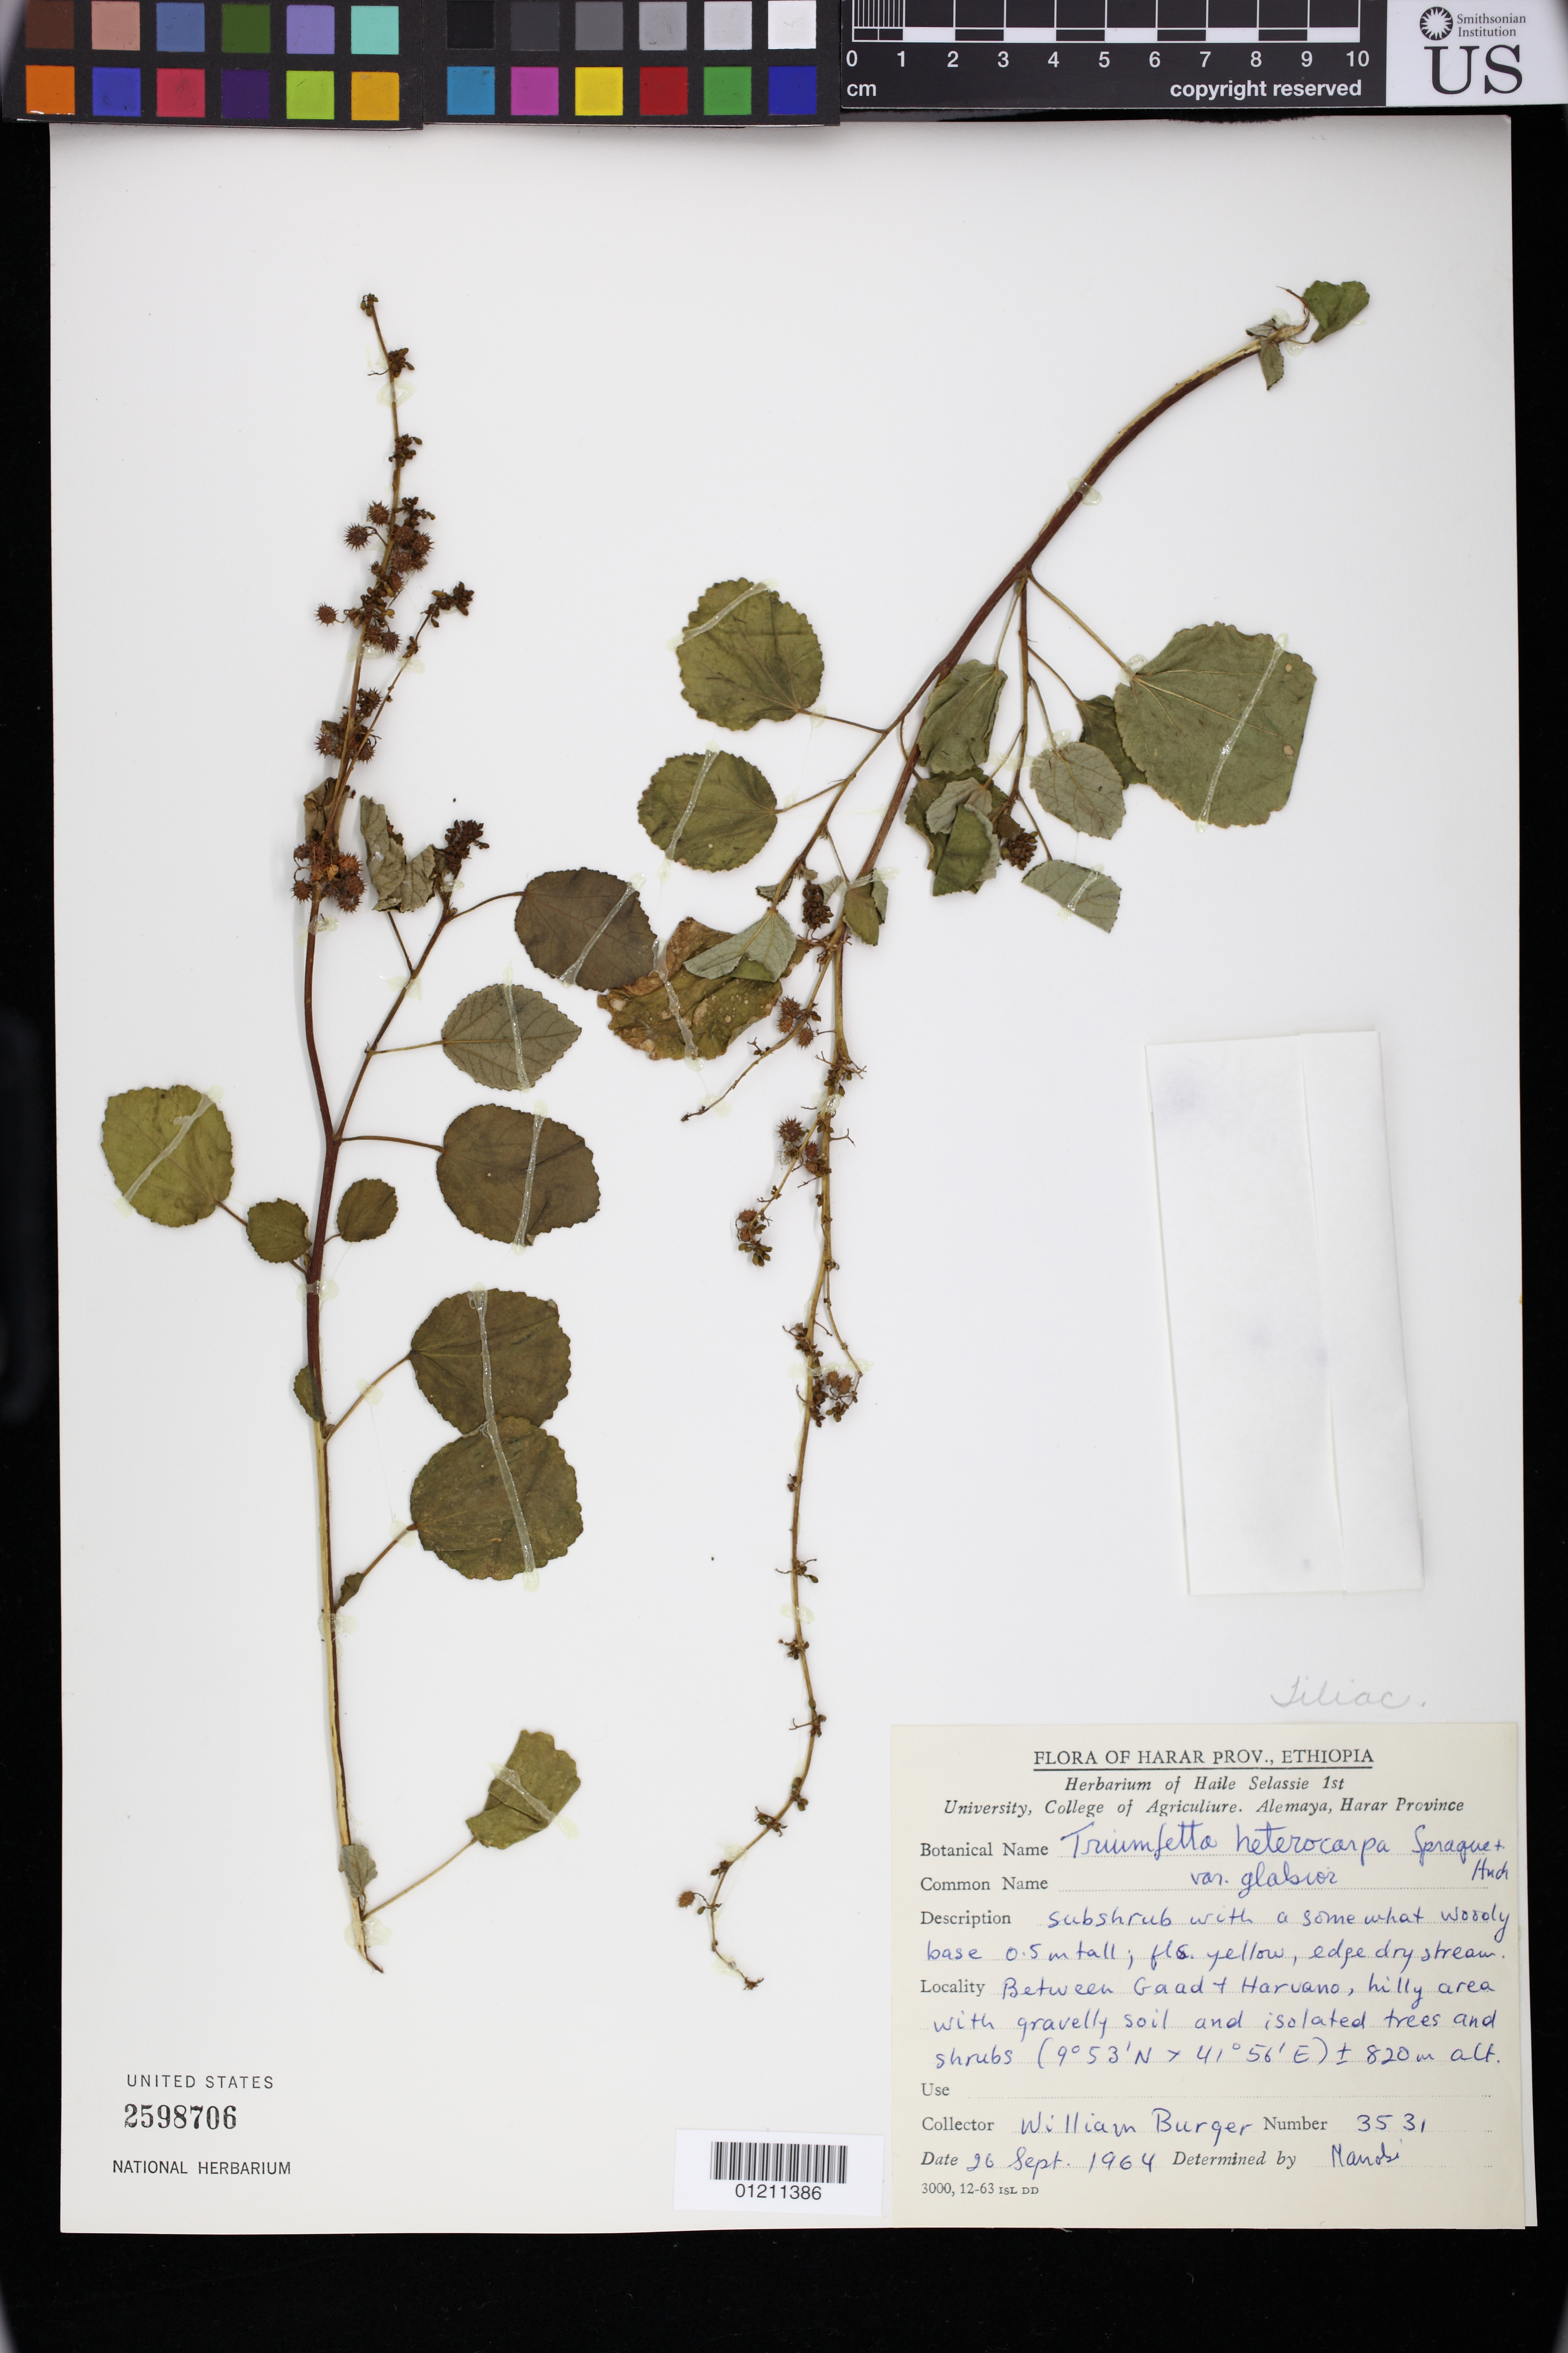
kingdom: Plantae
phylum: Tracheophyta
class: Magnoliopsida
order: Malvales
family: Malvaceae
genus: Triumfetta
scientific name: Triumfetta heterocarpa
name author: Sprague & Hutch.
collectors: W. Burger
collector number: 3531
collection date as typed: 26 Sep 1964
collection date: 1964-09-26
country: Ethiopia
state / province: Harari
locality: Harar Prov. Between Gaad & Haruano, hilly area with gravelly soil and isolated trees and shrubs.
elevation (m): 820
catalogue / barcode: US 2598706